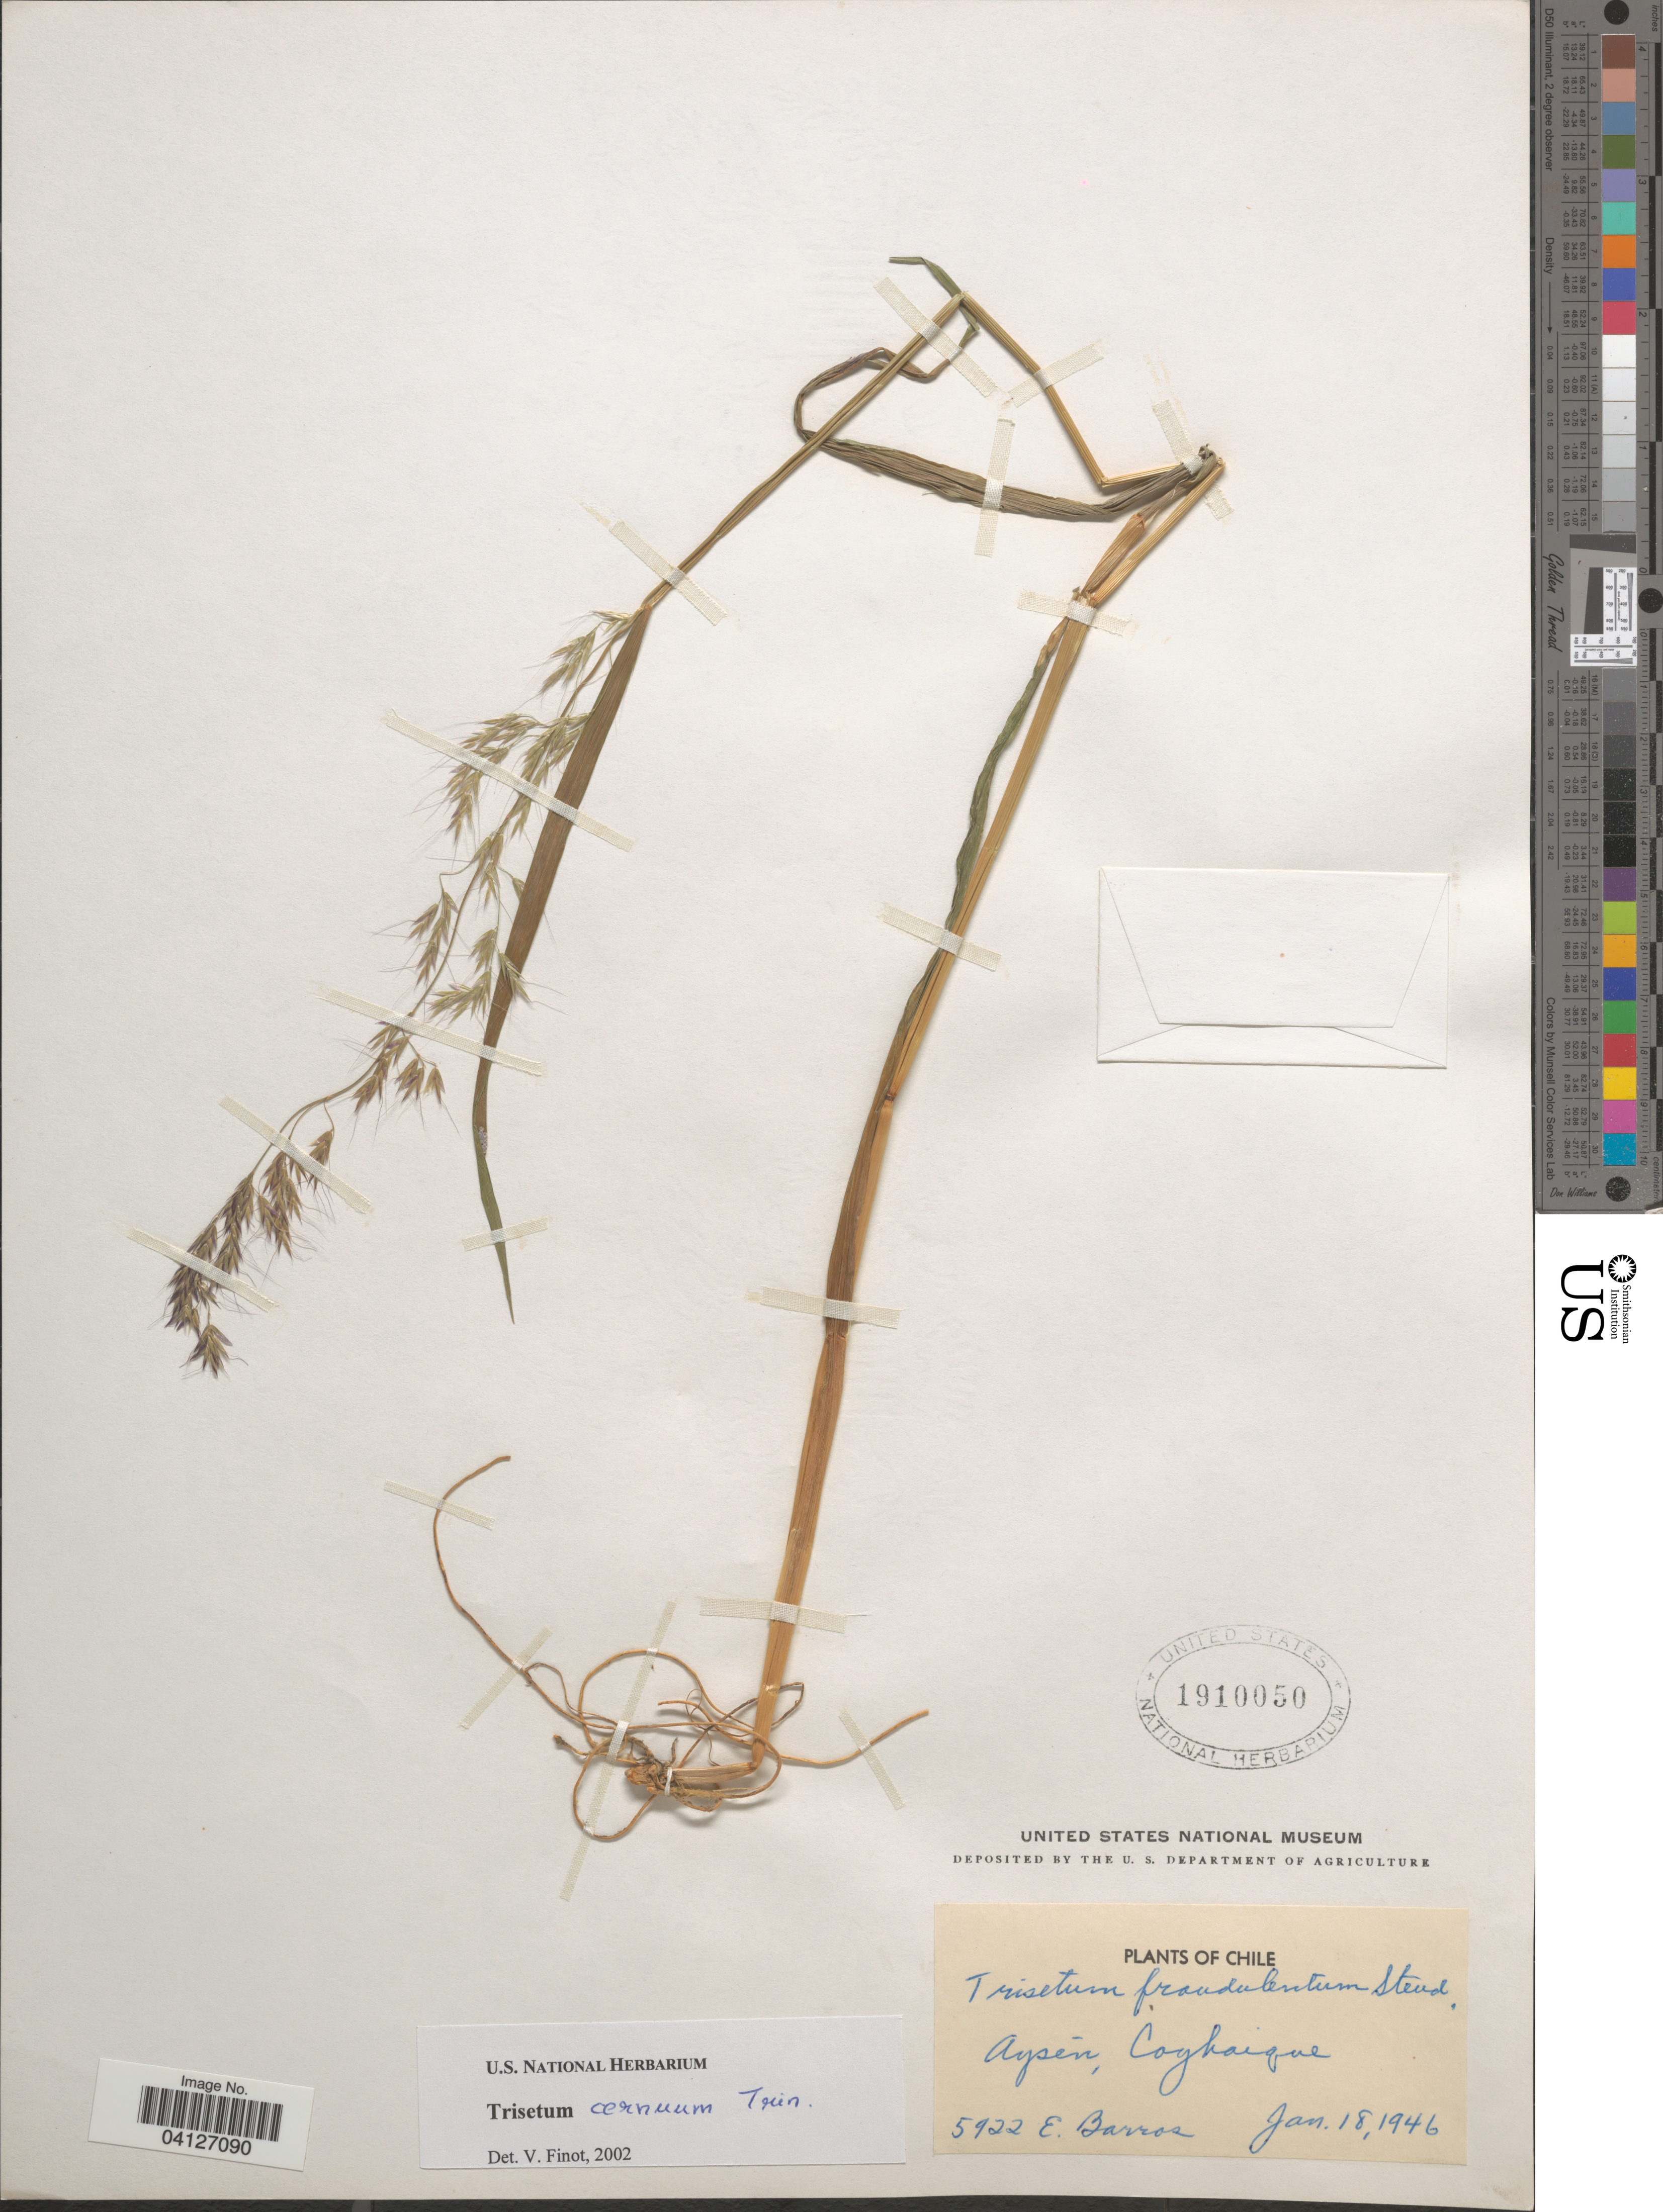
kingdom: Plantae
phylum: Tracheophyta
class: Liliopsida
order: Poales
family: Poaceae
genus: Trisetum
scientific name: Trisetum cernuum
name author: Trin.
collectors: E. Barros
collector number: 5922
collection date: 1946-01-18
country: Chile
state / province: Aisén (XI)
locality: Aysén, Coyhaique.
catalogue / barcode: US 1910050